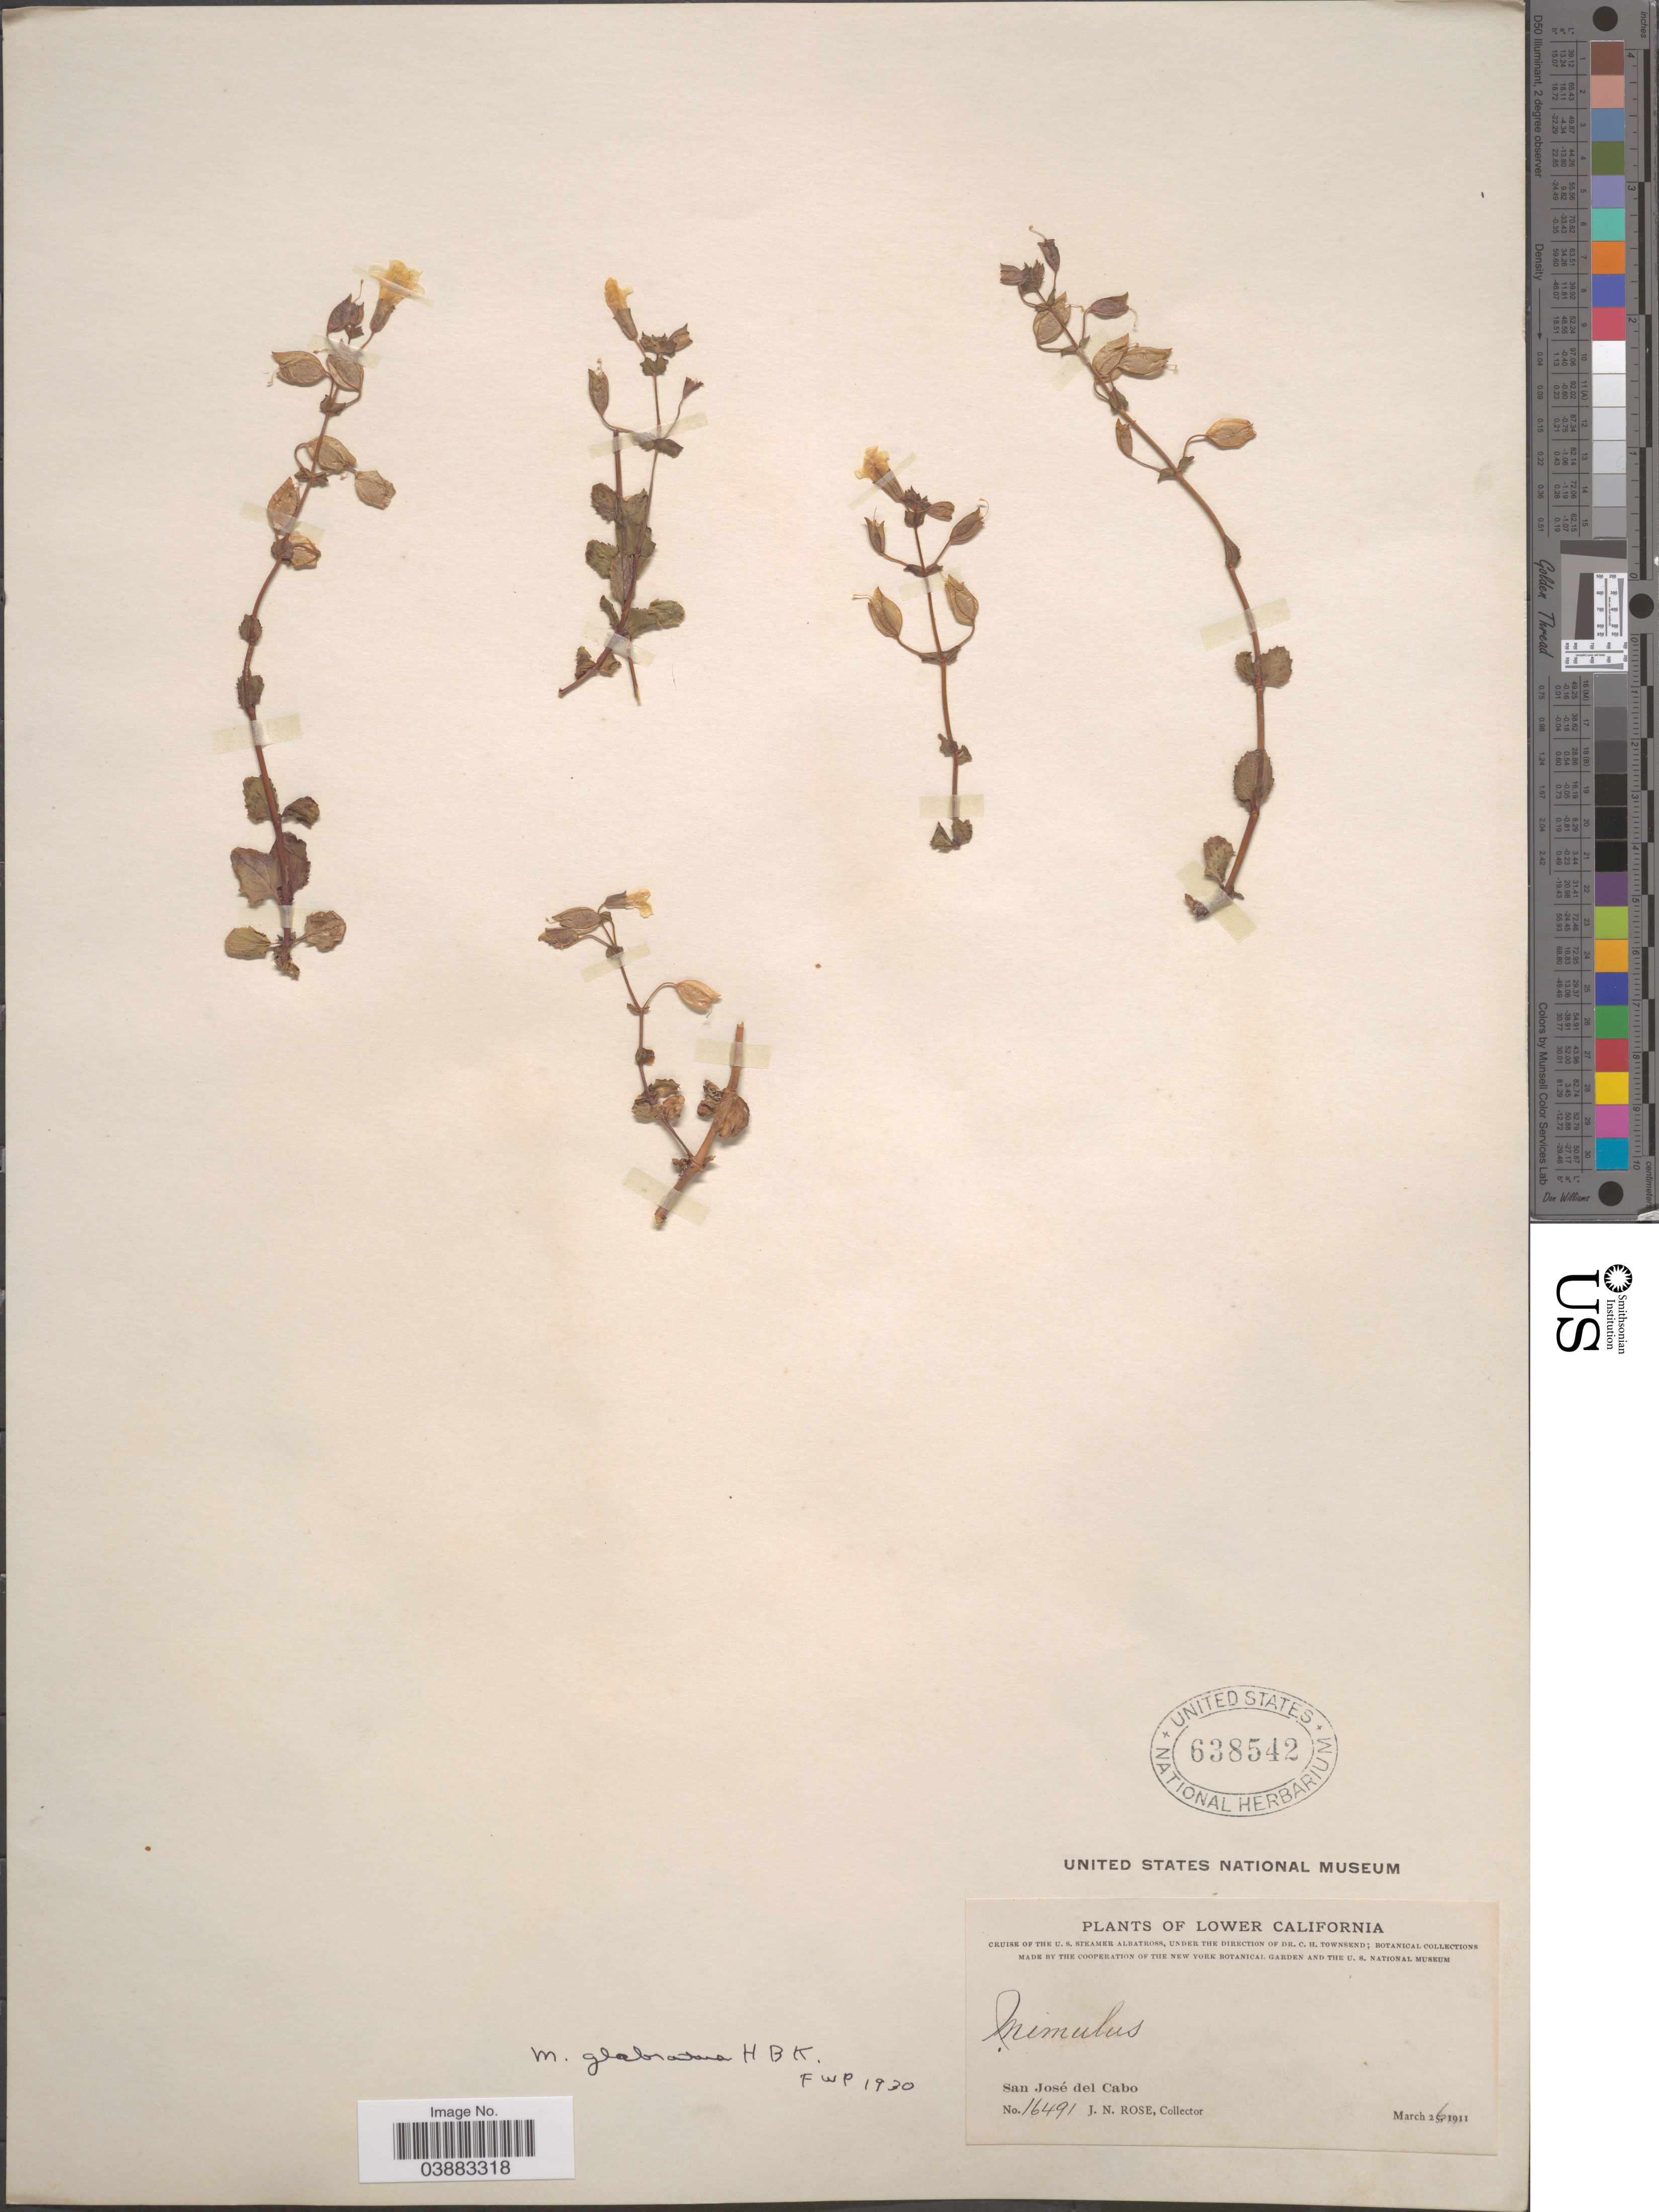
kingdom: Plantae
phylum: Tracheophyta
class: Magnoliopsida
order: Lamiales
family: Phrymaceae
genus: Mimulus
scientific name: Mimulus glabratus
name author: Kunth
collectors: J. N. Rose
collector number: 16491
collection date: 1911-03-26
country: Mexico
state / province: Baja California Sur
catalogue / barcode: US 638542